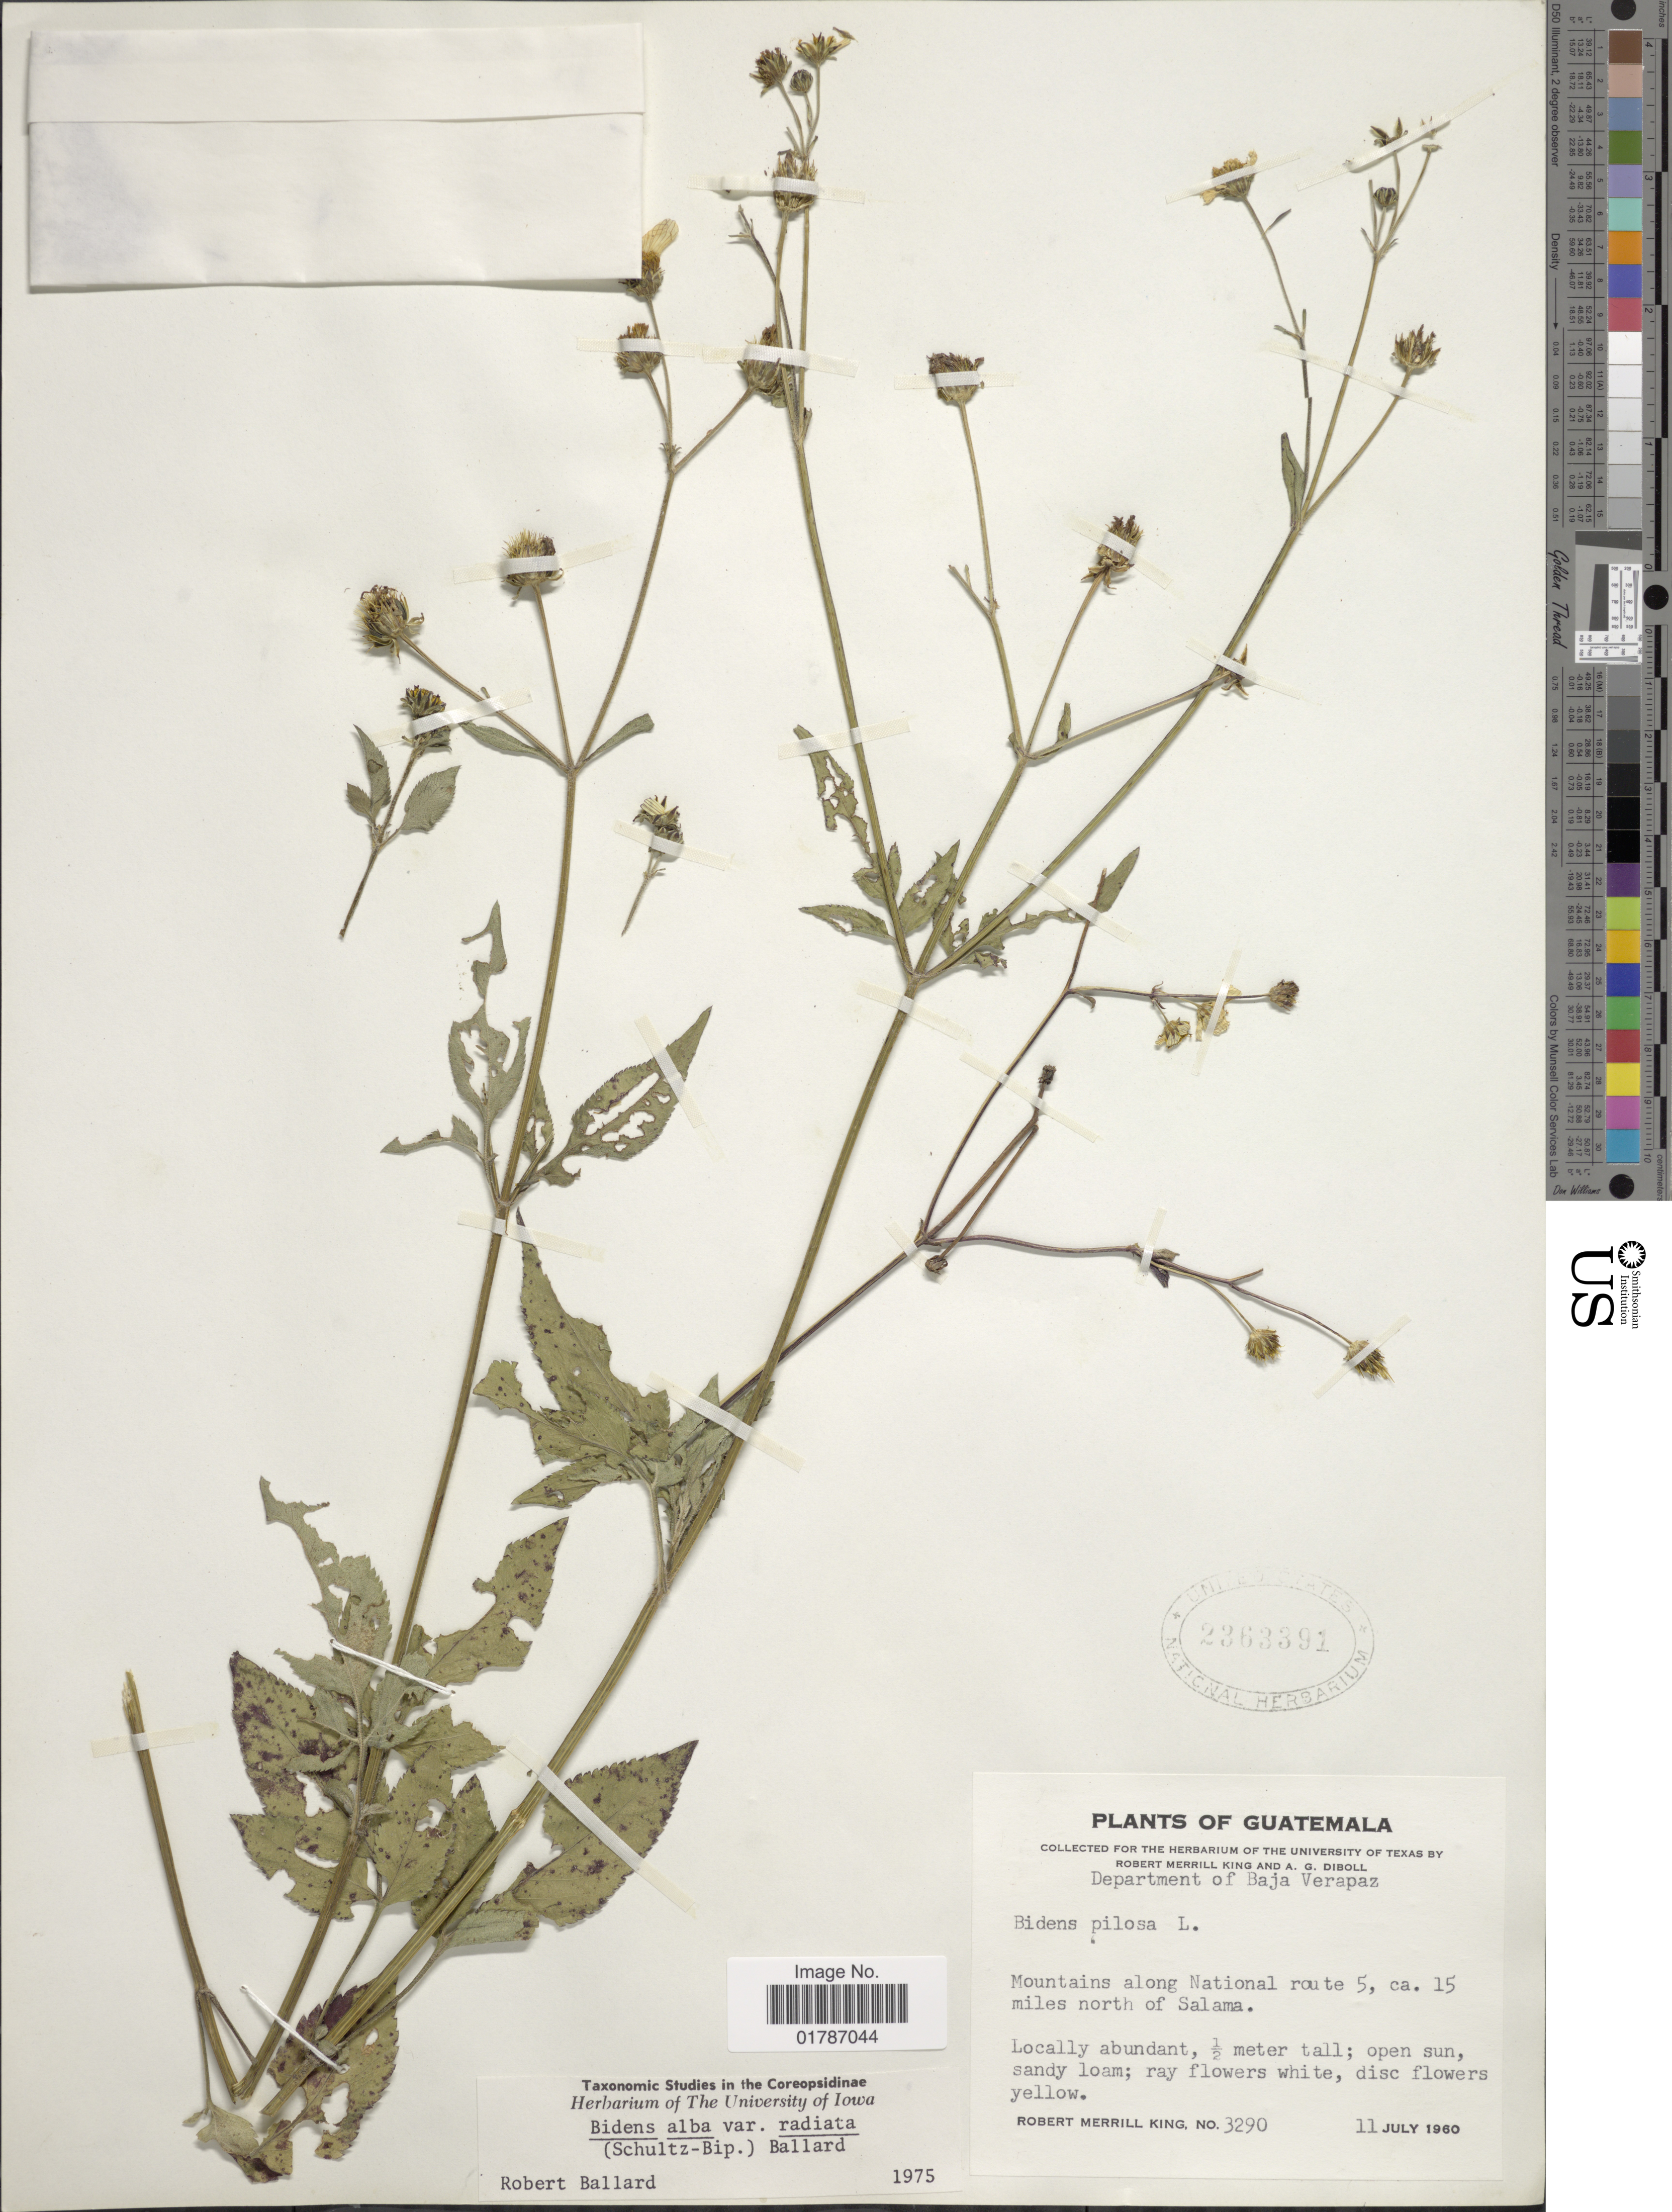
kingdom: Plantae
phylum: Tracheophyta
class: Magnoliopsida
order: Asterales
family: Asteraceae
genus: Bidens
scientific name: Bidens alba var. radiata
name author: (Sch. Bip.) R.E. Ballard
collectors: R. M. King & A. Diboll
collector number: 3290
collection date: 1960-07-11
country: Guatemala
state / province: Baja Verapaz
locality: Mountains along National route 5, 15 miles north of Salama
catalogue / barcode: US 2363391